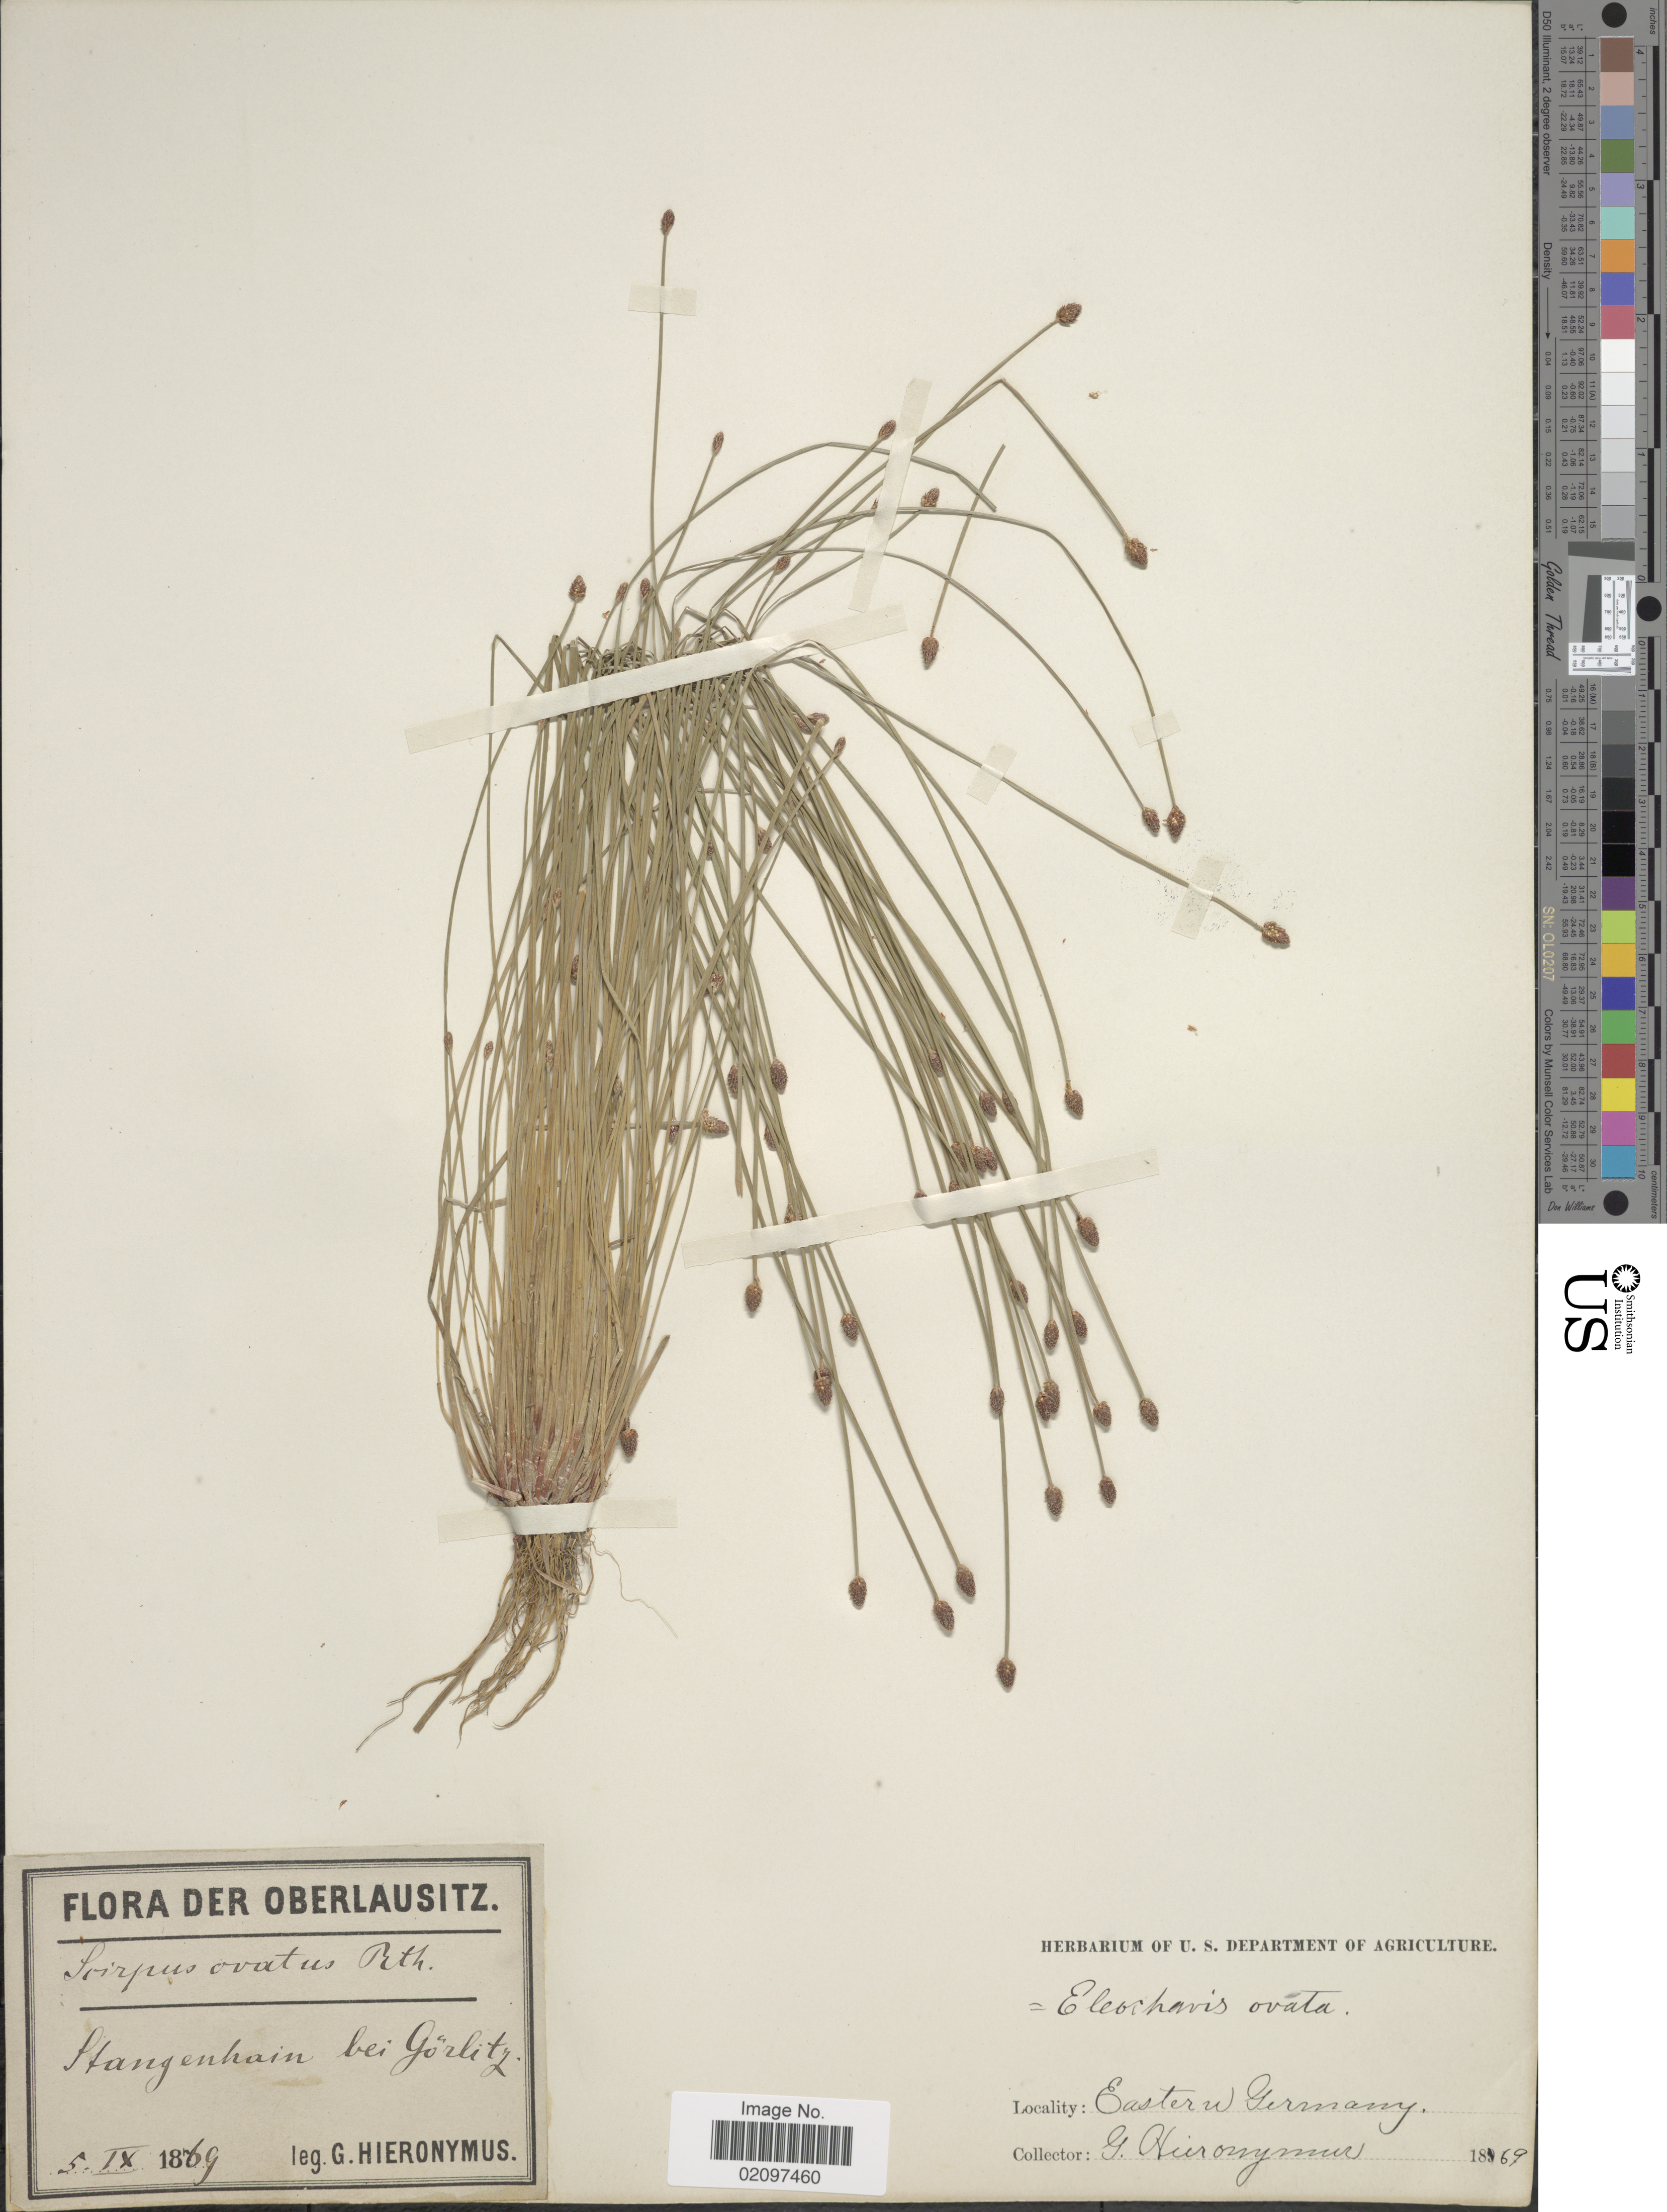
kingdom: Plantae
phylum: Tracheophyta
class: Liliopsida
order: Poales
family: Cyperaceae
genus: Eleocharis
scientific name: Eleocharis ovata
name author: (Roth) Roem. & Schult.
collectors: G. H. Hieronymus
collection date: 1869-09-05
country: Germany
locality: Eastern Germany. Stangenhain bei Gorlitz.